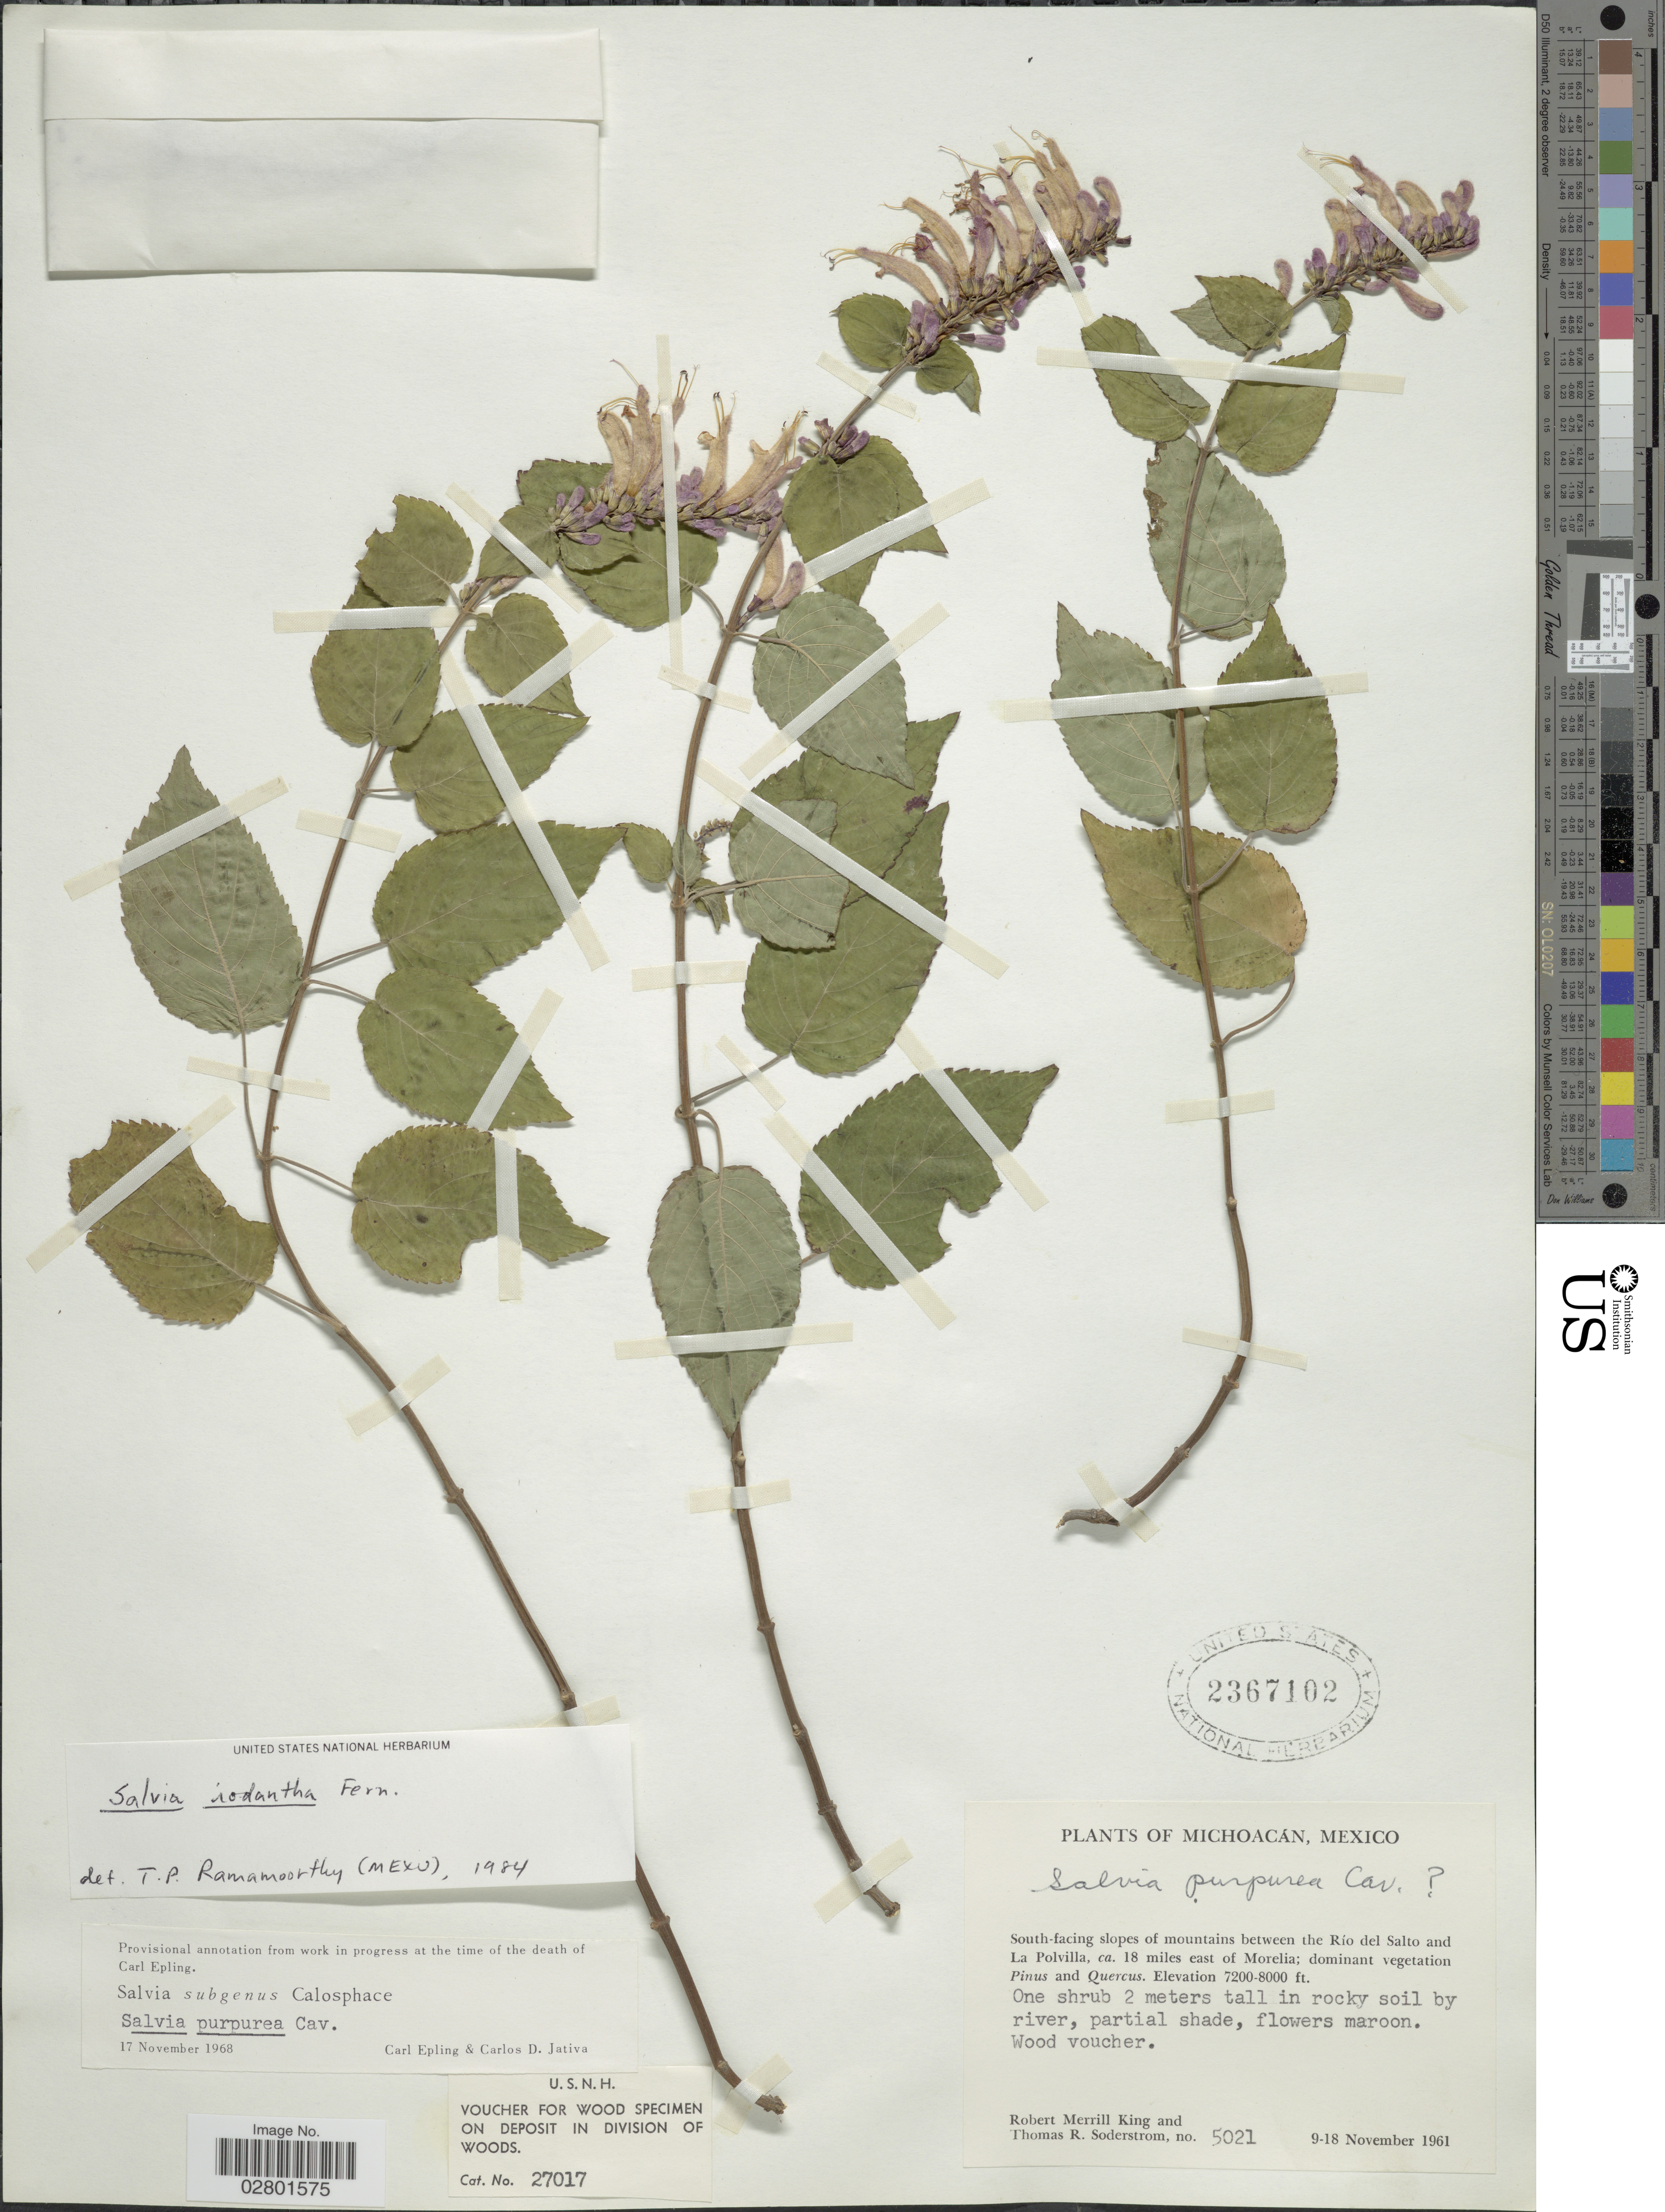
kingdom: Plantae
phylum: Tracheophyta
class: Magnoliopsida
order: Lamiales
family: Lamiaceae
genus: Salvia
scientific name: Salvia iodantha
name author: Fernald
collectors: R. M. King & T. R. Soderstrom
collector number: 5021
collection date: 1961-11-09/1961-11-18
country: Mexico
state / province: Michoacán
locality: South-facing slopes of mountains between the Rio del Salto and La Polvilla, ca. 18 miles east of Morelia.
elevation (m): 2195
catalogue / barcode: US 2367102